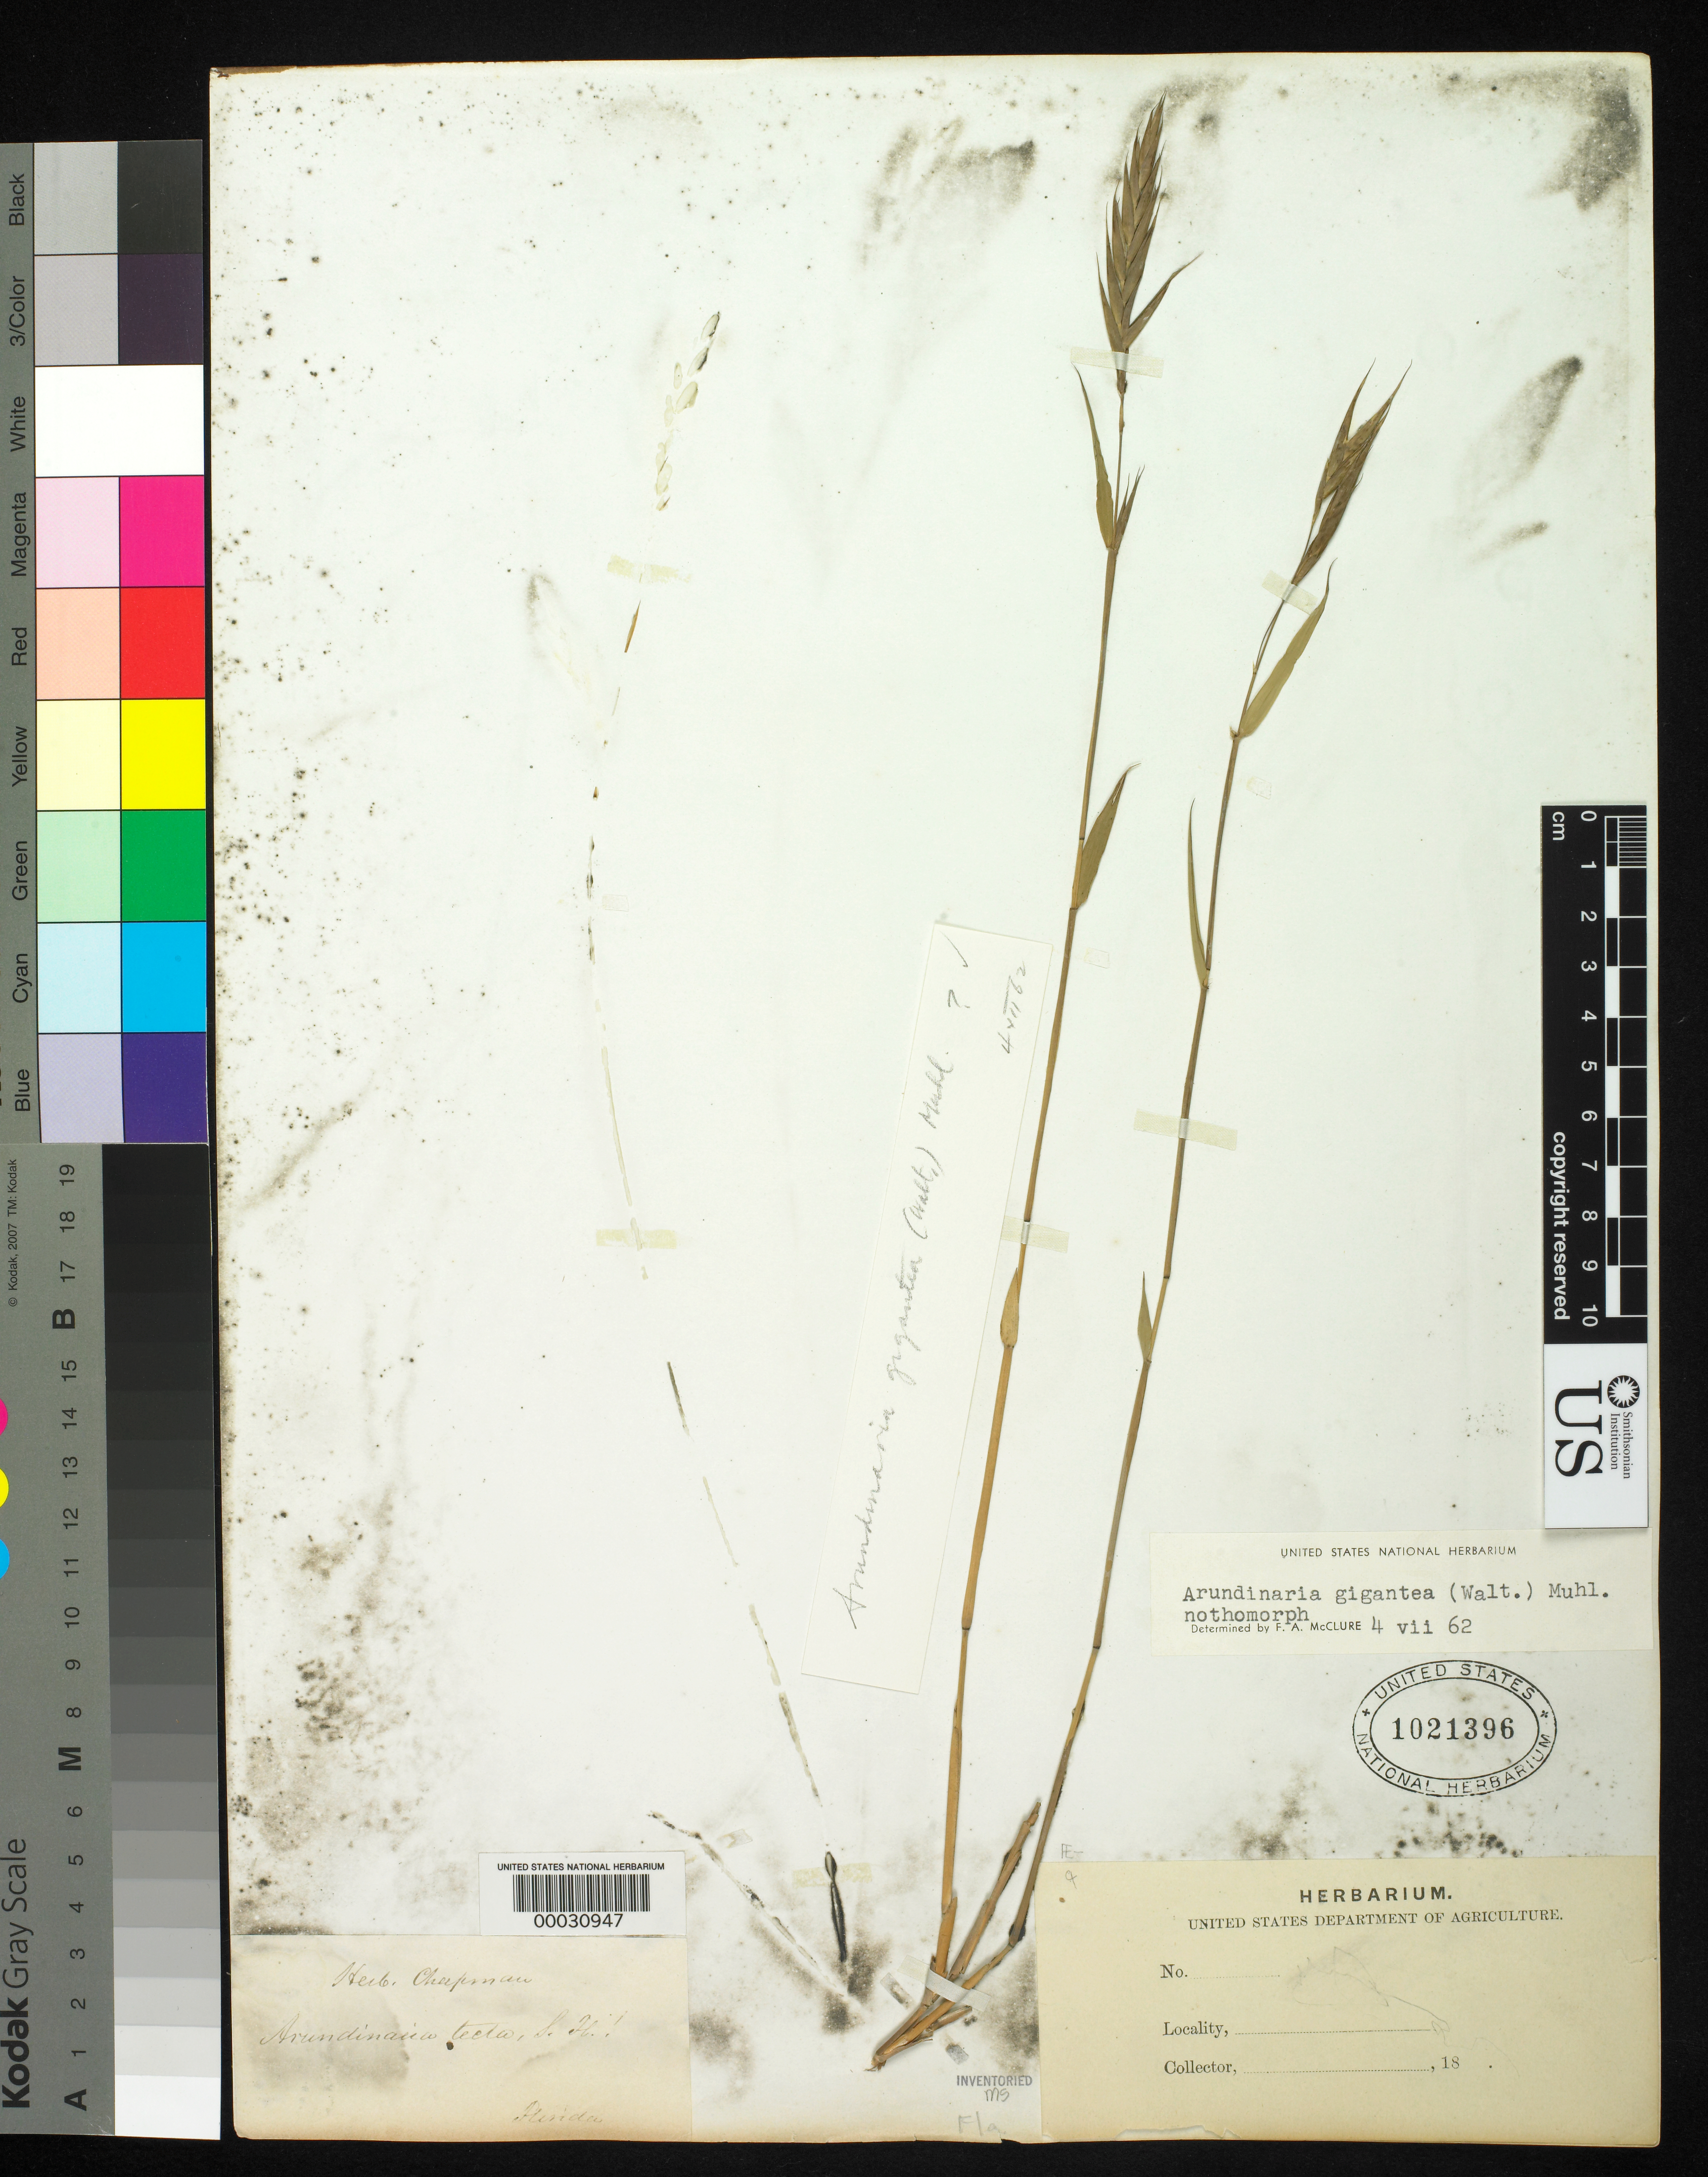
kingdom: Plantae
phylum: Tracheophyta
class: Liliopsida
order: Poales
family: Poaceae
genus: Arundinaria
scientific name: Arundinaria gigantea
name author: (Walter) Muhl.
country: United States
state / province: Florida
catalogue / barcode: US 1021396